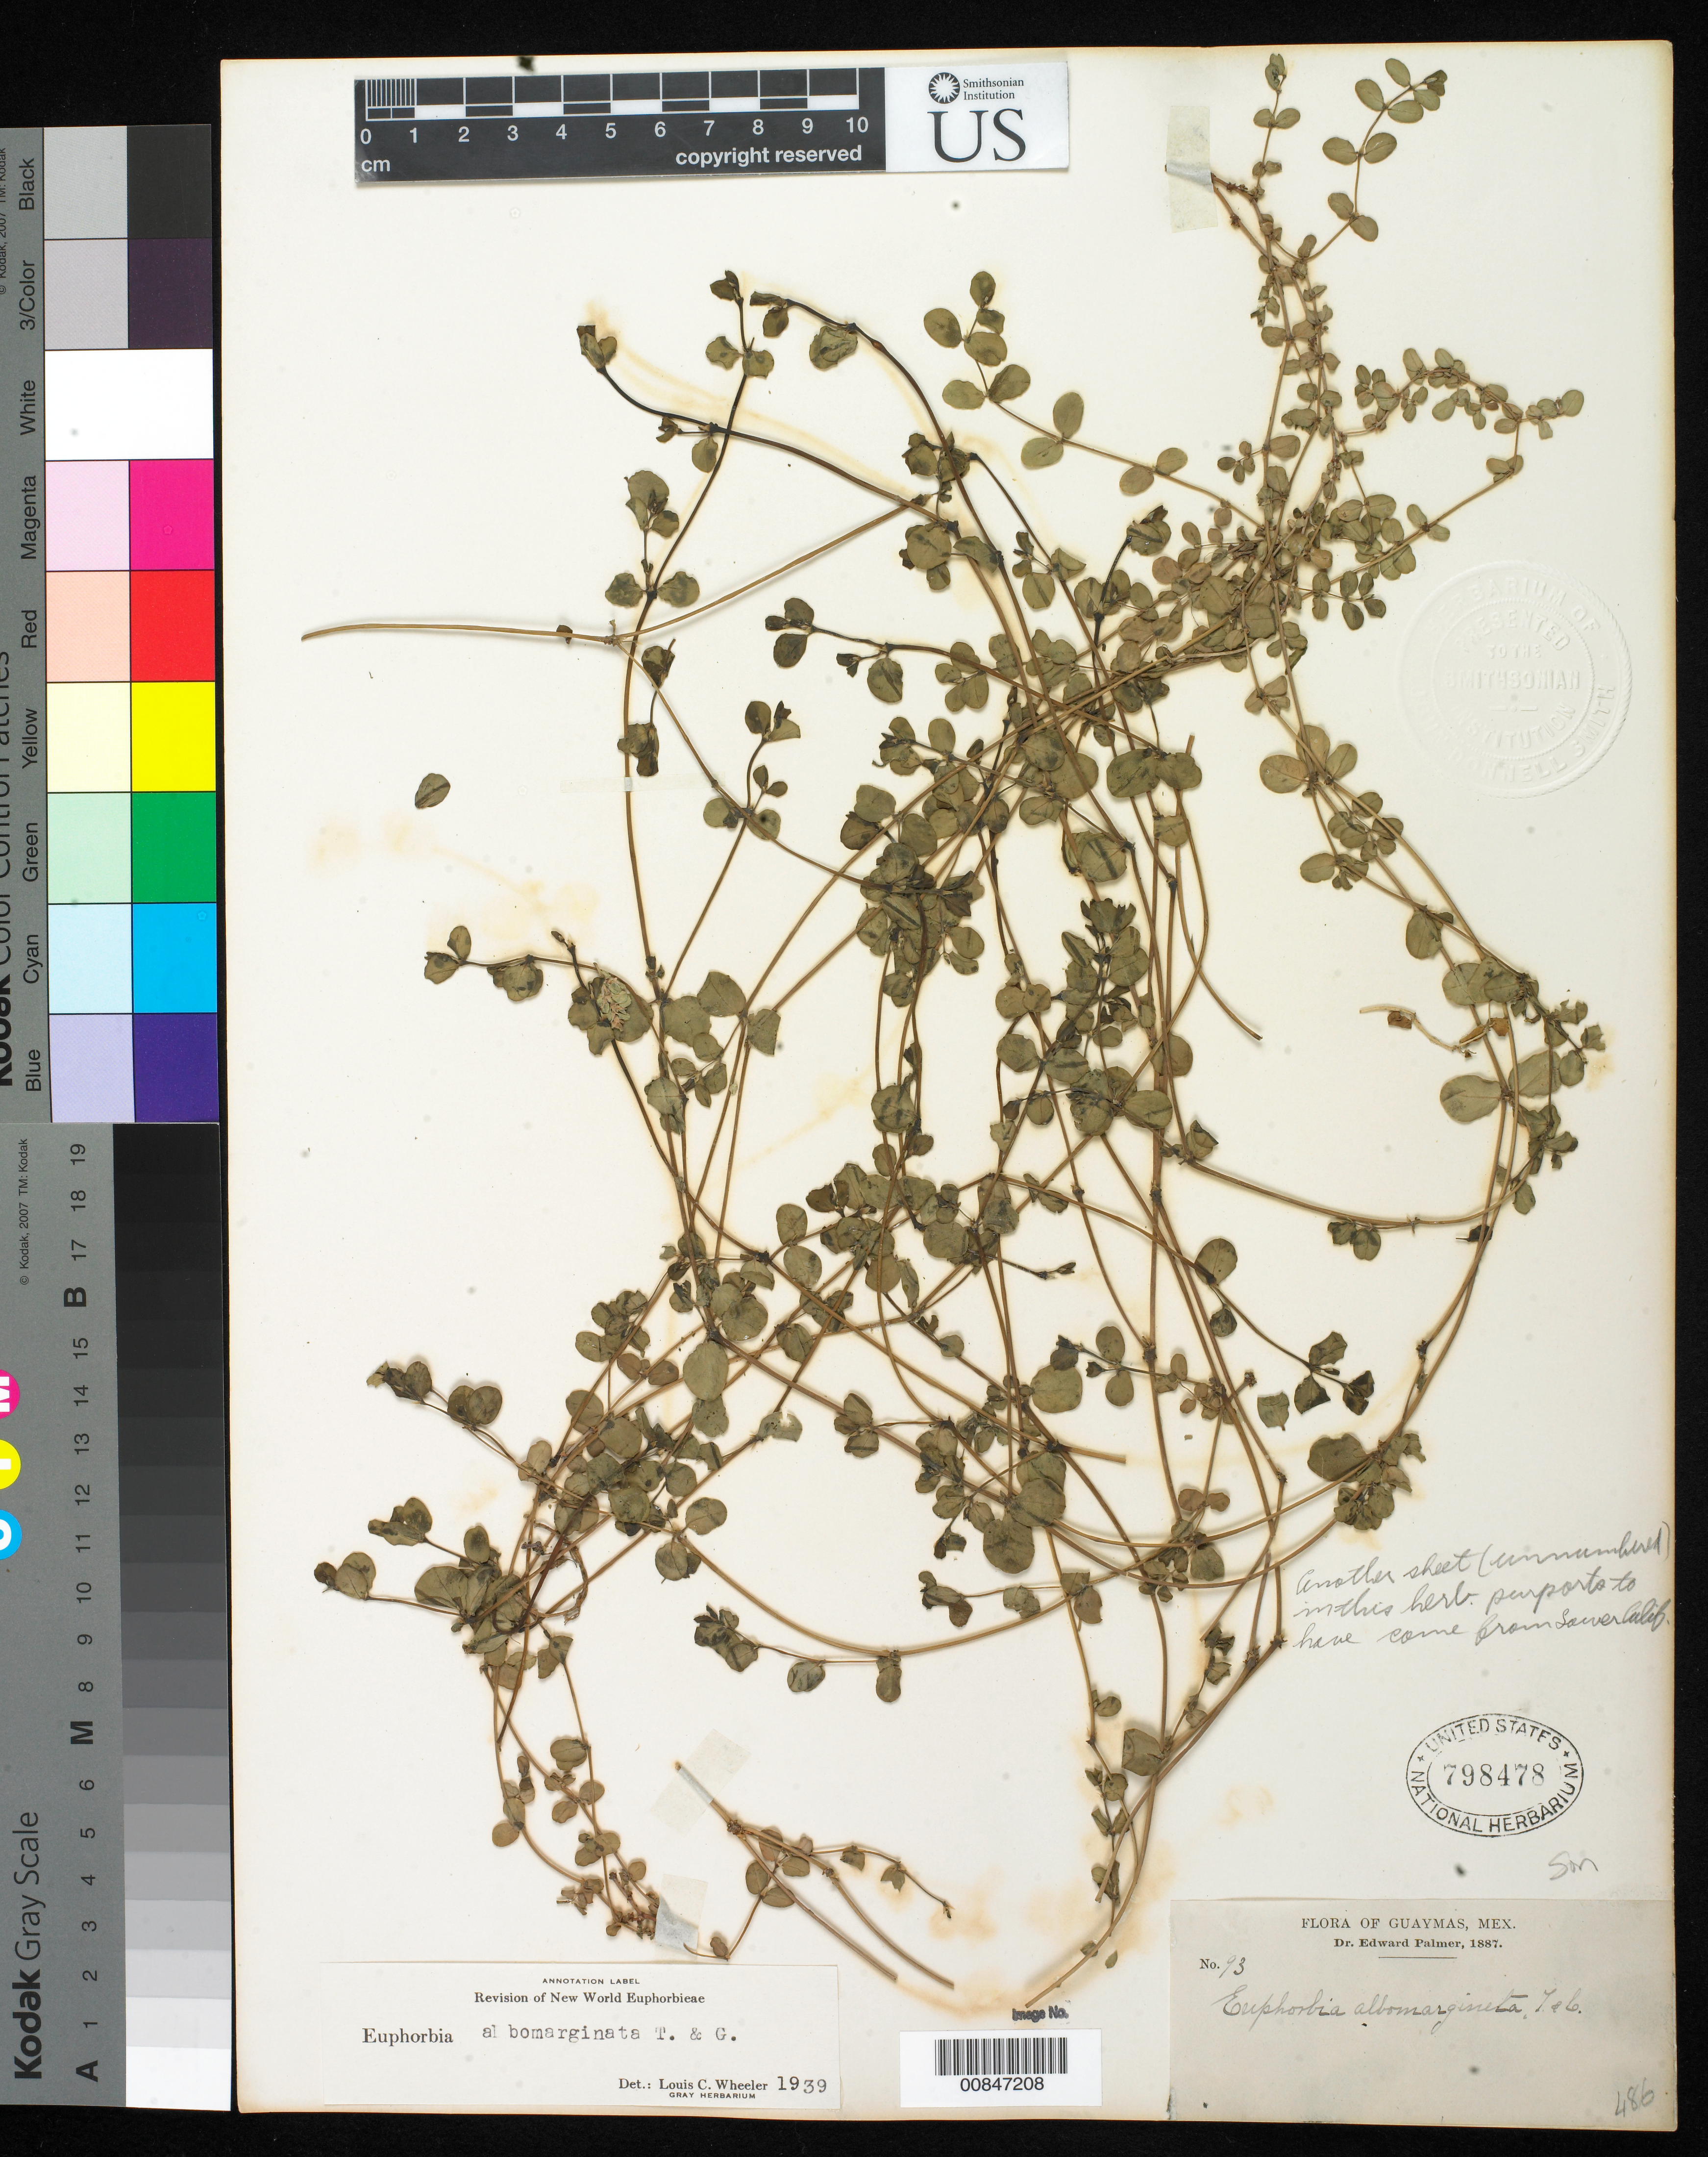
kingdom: Plantae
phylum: Tracheophyta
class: Magnoliopsida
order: Malpighiales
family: Euphorbiaceae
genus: Euphorbia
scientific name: Euphorbia albomarginata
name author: Torr. & A. Gray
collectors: E. Palmer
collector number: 93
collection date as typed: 1887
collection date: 1887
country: Mexico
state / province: Sonora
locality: Guaymas, Sonora.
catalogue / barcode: US 798478